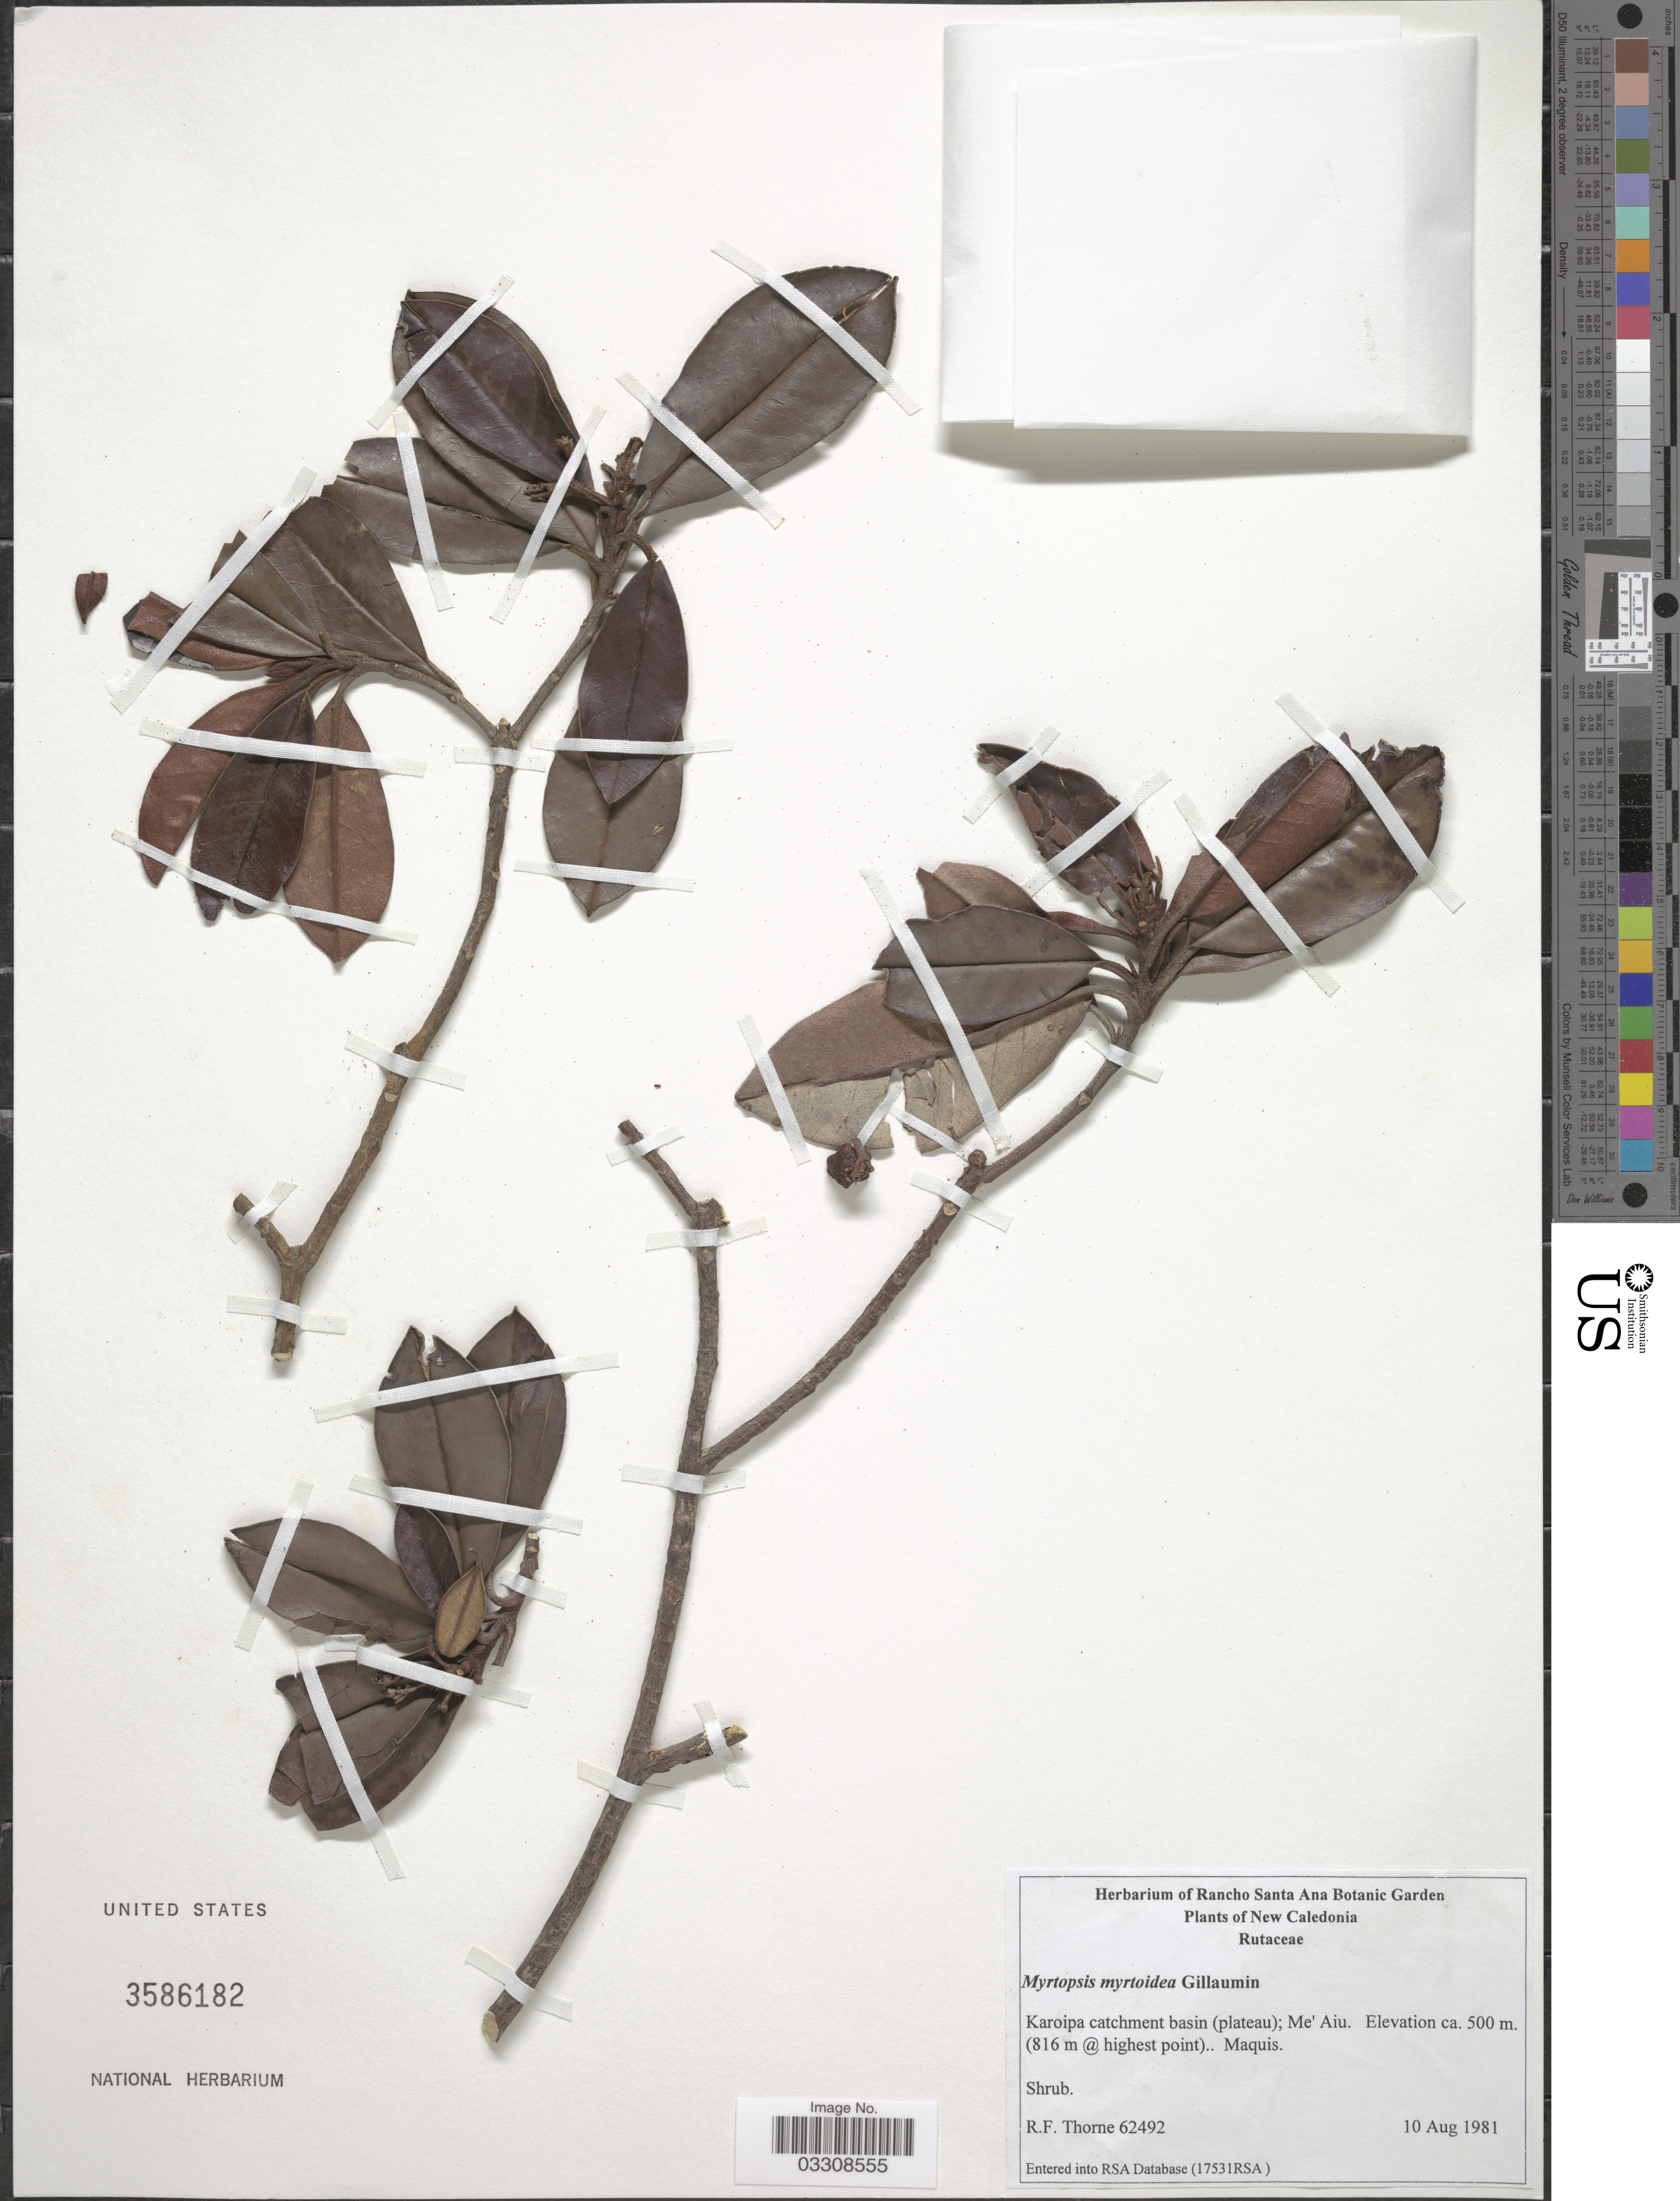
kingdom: Plantae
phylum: Tracheophyta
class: Magnoliopsida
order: Sapindales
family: Rutaceae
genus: Myrtopsis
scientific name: Myrtopsis myrtoidea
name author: (Baill.) Guillaumin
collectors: R. Thorne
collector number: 62492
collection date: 1981-08-10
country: New Caledonia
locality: Karoipa catchment basin (plateau); Me' Aiu. Maquis.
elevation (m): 500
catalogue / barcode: US 3586182